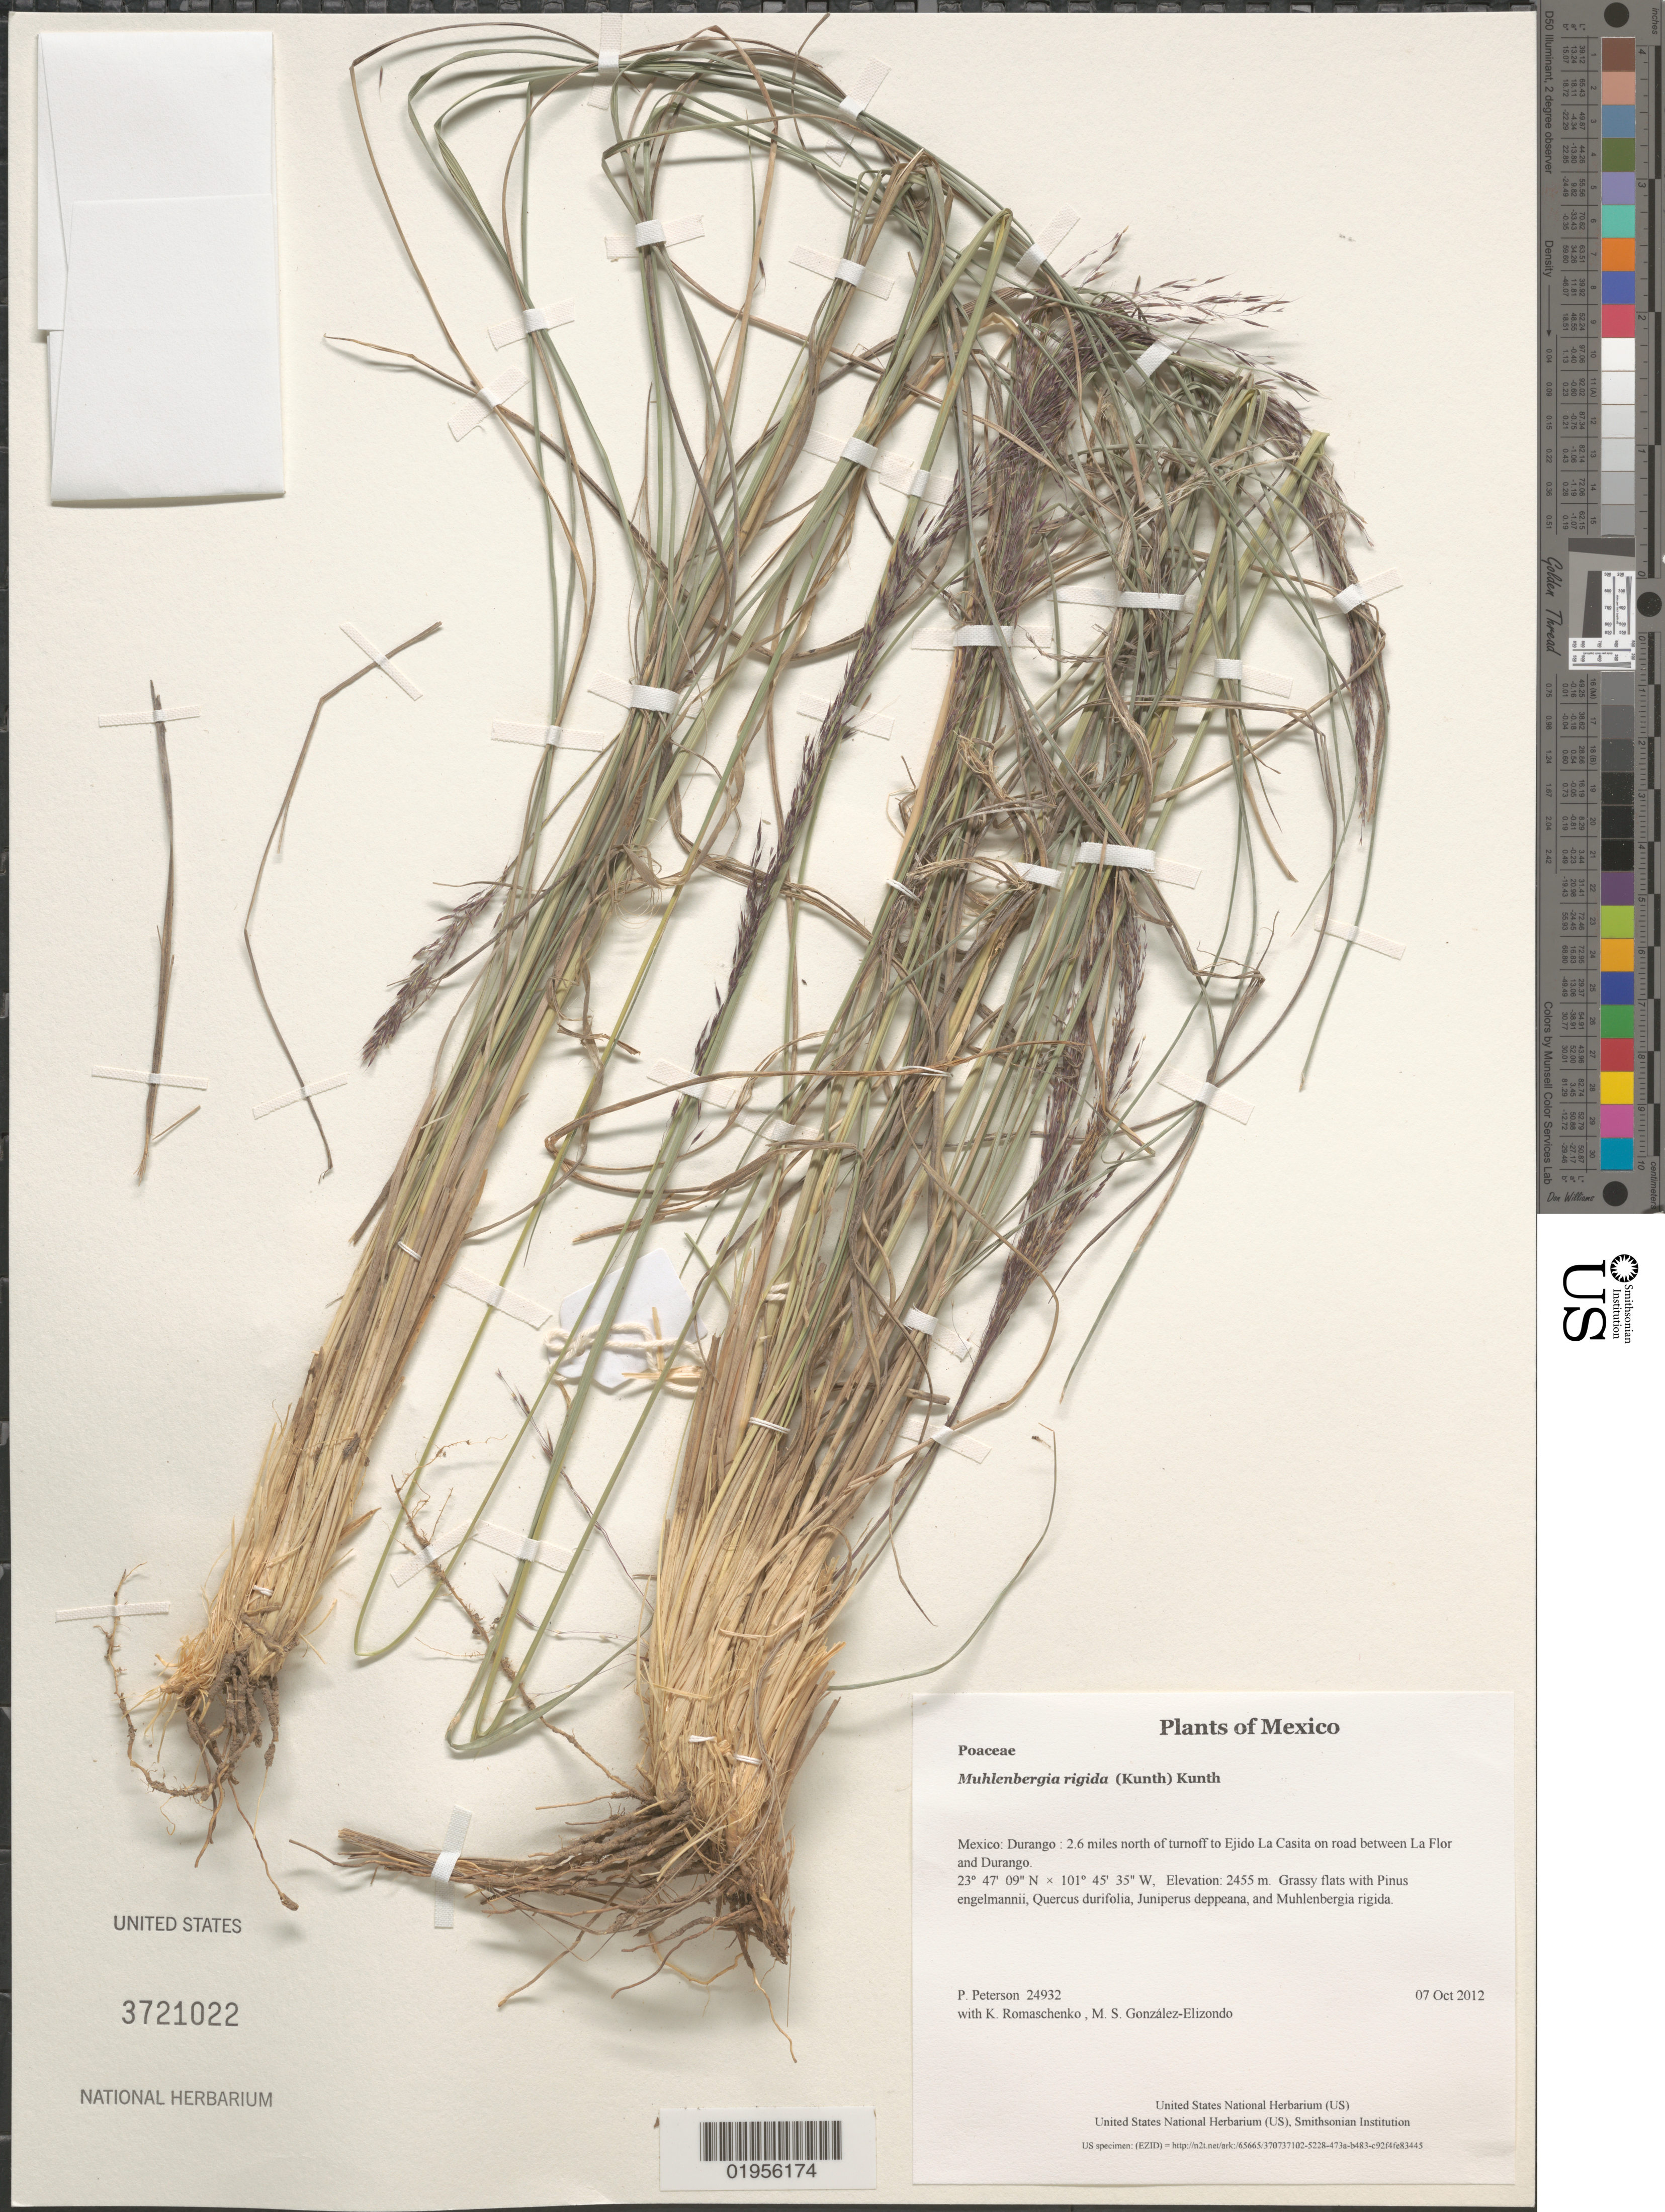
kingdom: Plantae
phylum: Tracheophyta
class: Liliopsida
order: Poales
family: Poaceae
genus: Muhlenbergia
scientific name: Muhlenbergia rigida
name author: (Kunth) Kunth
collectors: P. M. Peterson, K. Romaschenko & M. S. González-Elizondo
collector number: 24932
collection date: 2012-10-07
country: Mexico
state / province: Durango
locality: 2.6 miles north of turnoff to Ejido La Casita on road between La Flor and Durango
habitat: Grassy flats with Pinus engelmannii, Quercus durifolia, Juniperus deppeana, and Muhlenbergia rigida.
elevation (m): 2455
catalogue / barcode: US 3721022